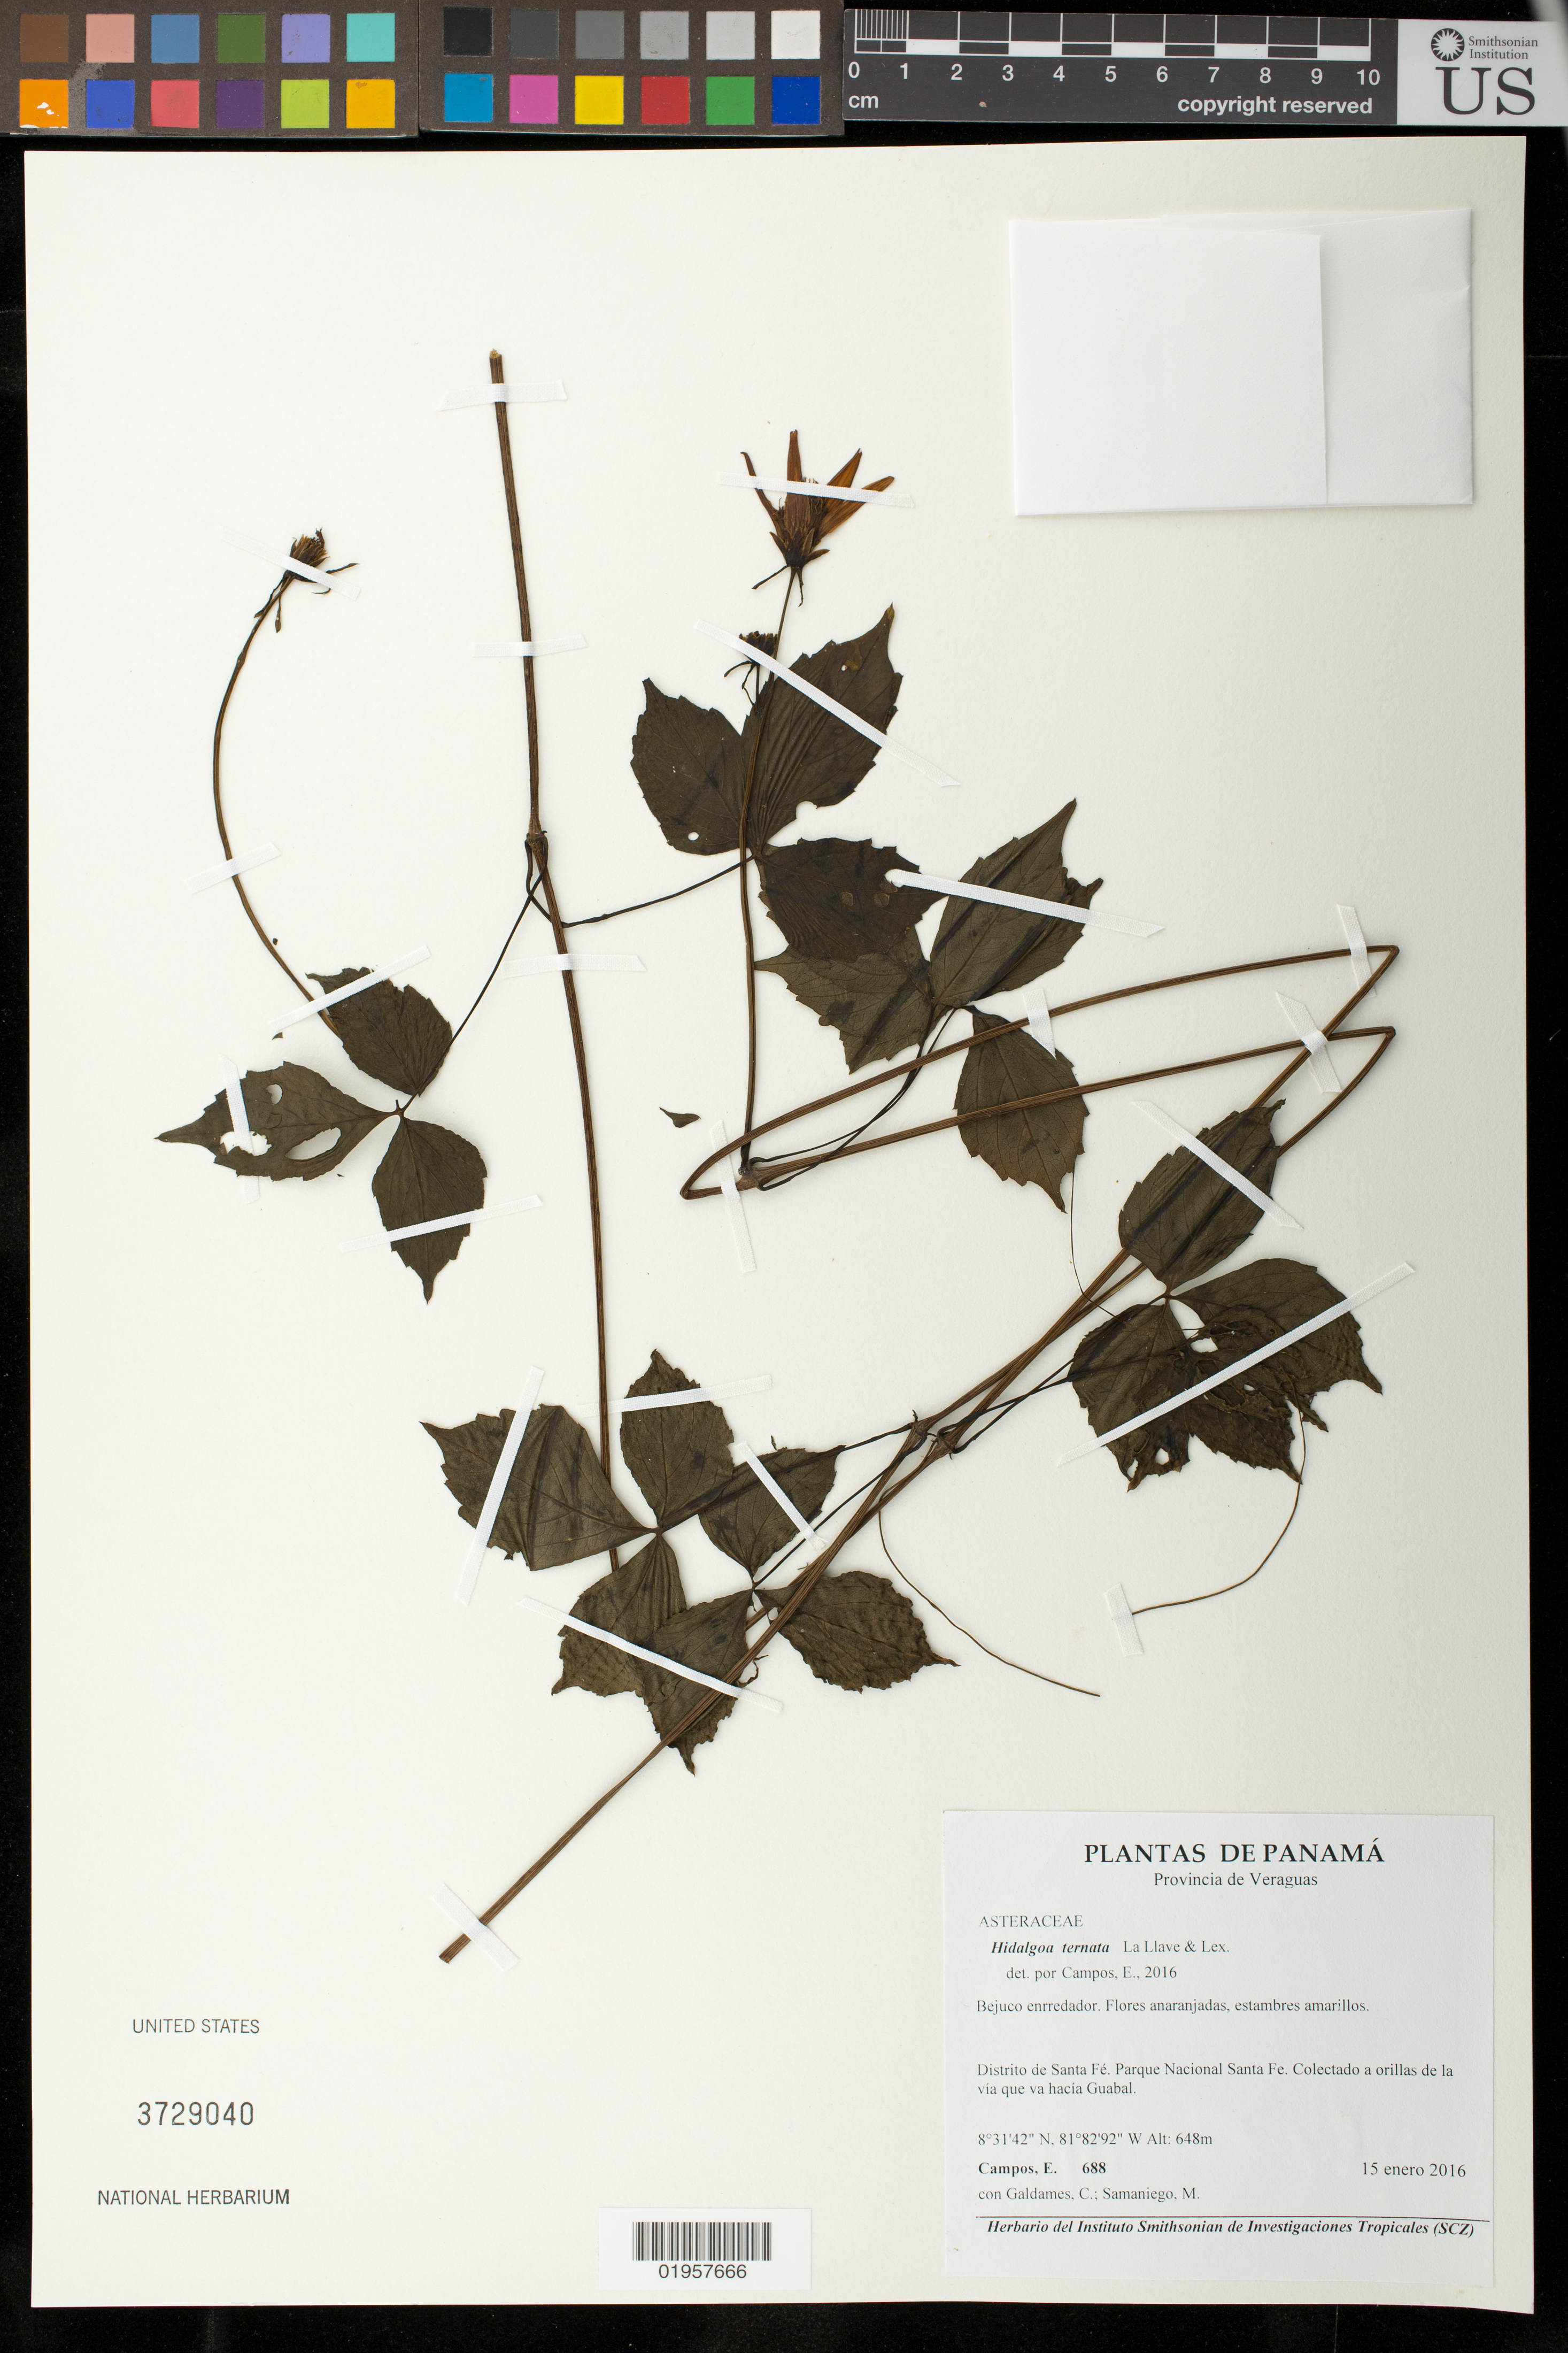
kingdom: Plantae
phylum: Tracheophyta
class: Magnoliopsida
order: Asterales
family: Asteraceae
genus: Hidalgoa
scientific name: Hidalgoa ternata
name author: La Llave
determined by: Campos, E.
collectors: E. Campos, C. Galdames & M. Samaniego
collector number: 688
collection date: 2016-01-15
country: Panama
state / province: Veraguas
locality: Distrito de Santa Fé. Parque Nacional Santa Fé; orillas de la via que va hacía Guabal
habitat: Orillas de la vía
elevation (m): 648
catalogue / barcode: US 3729040